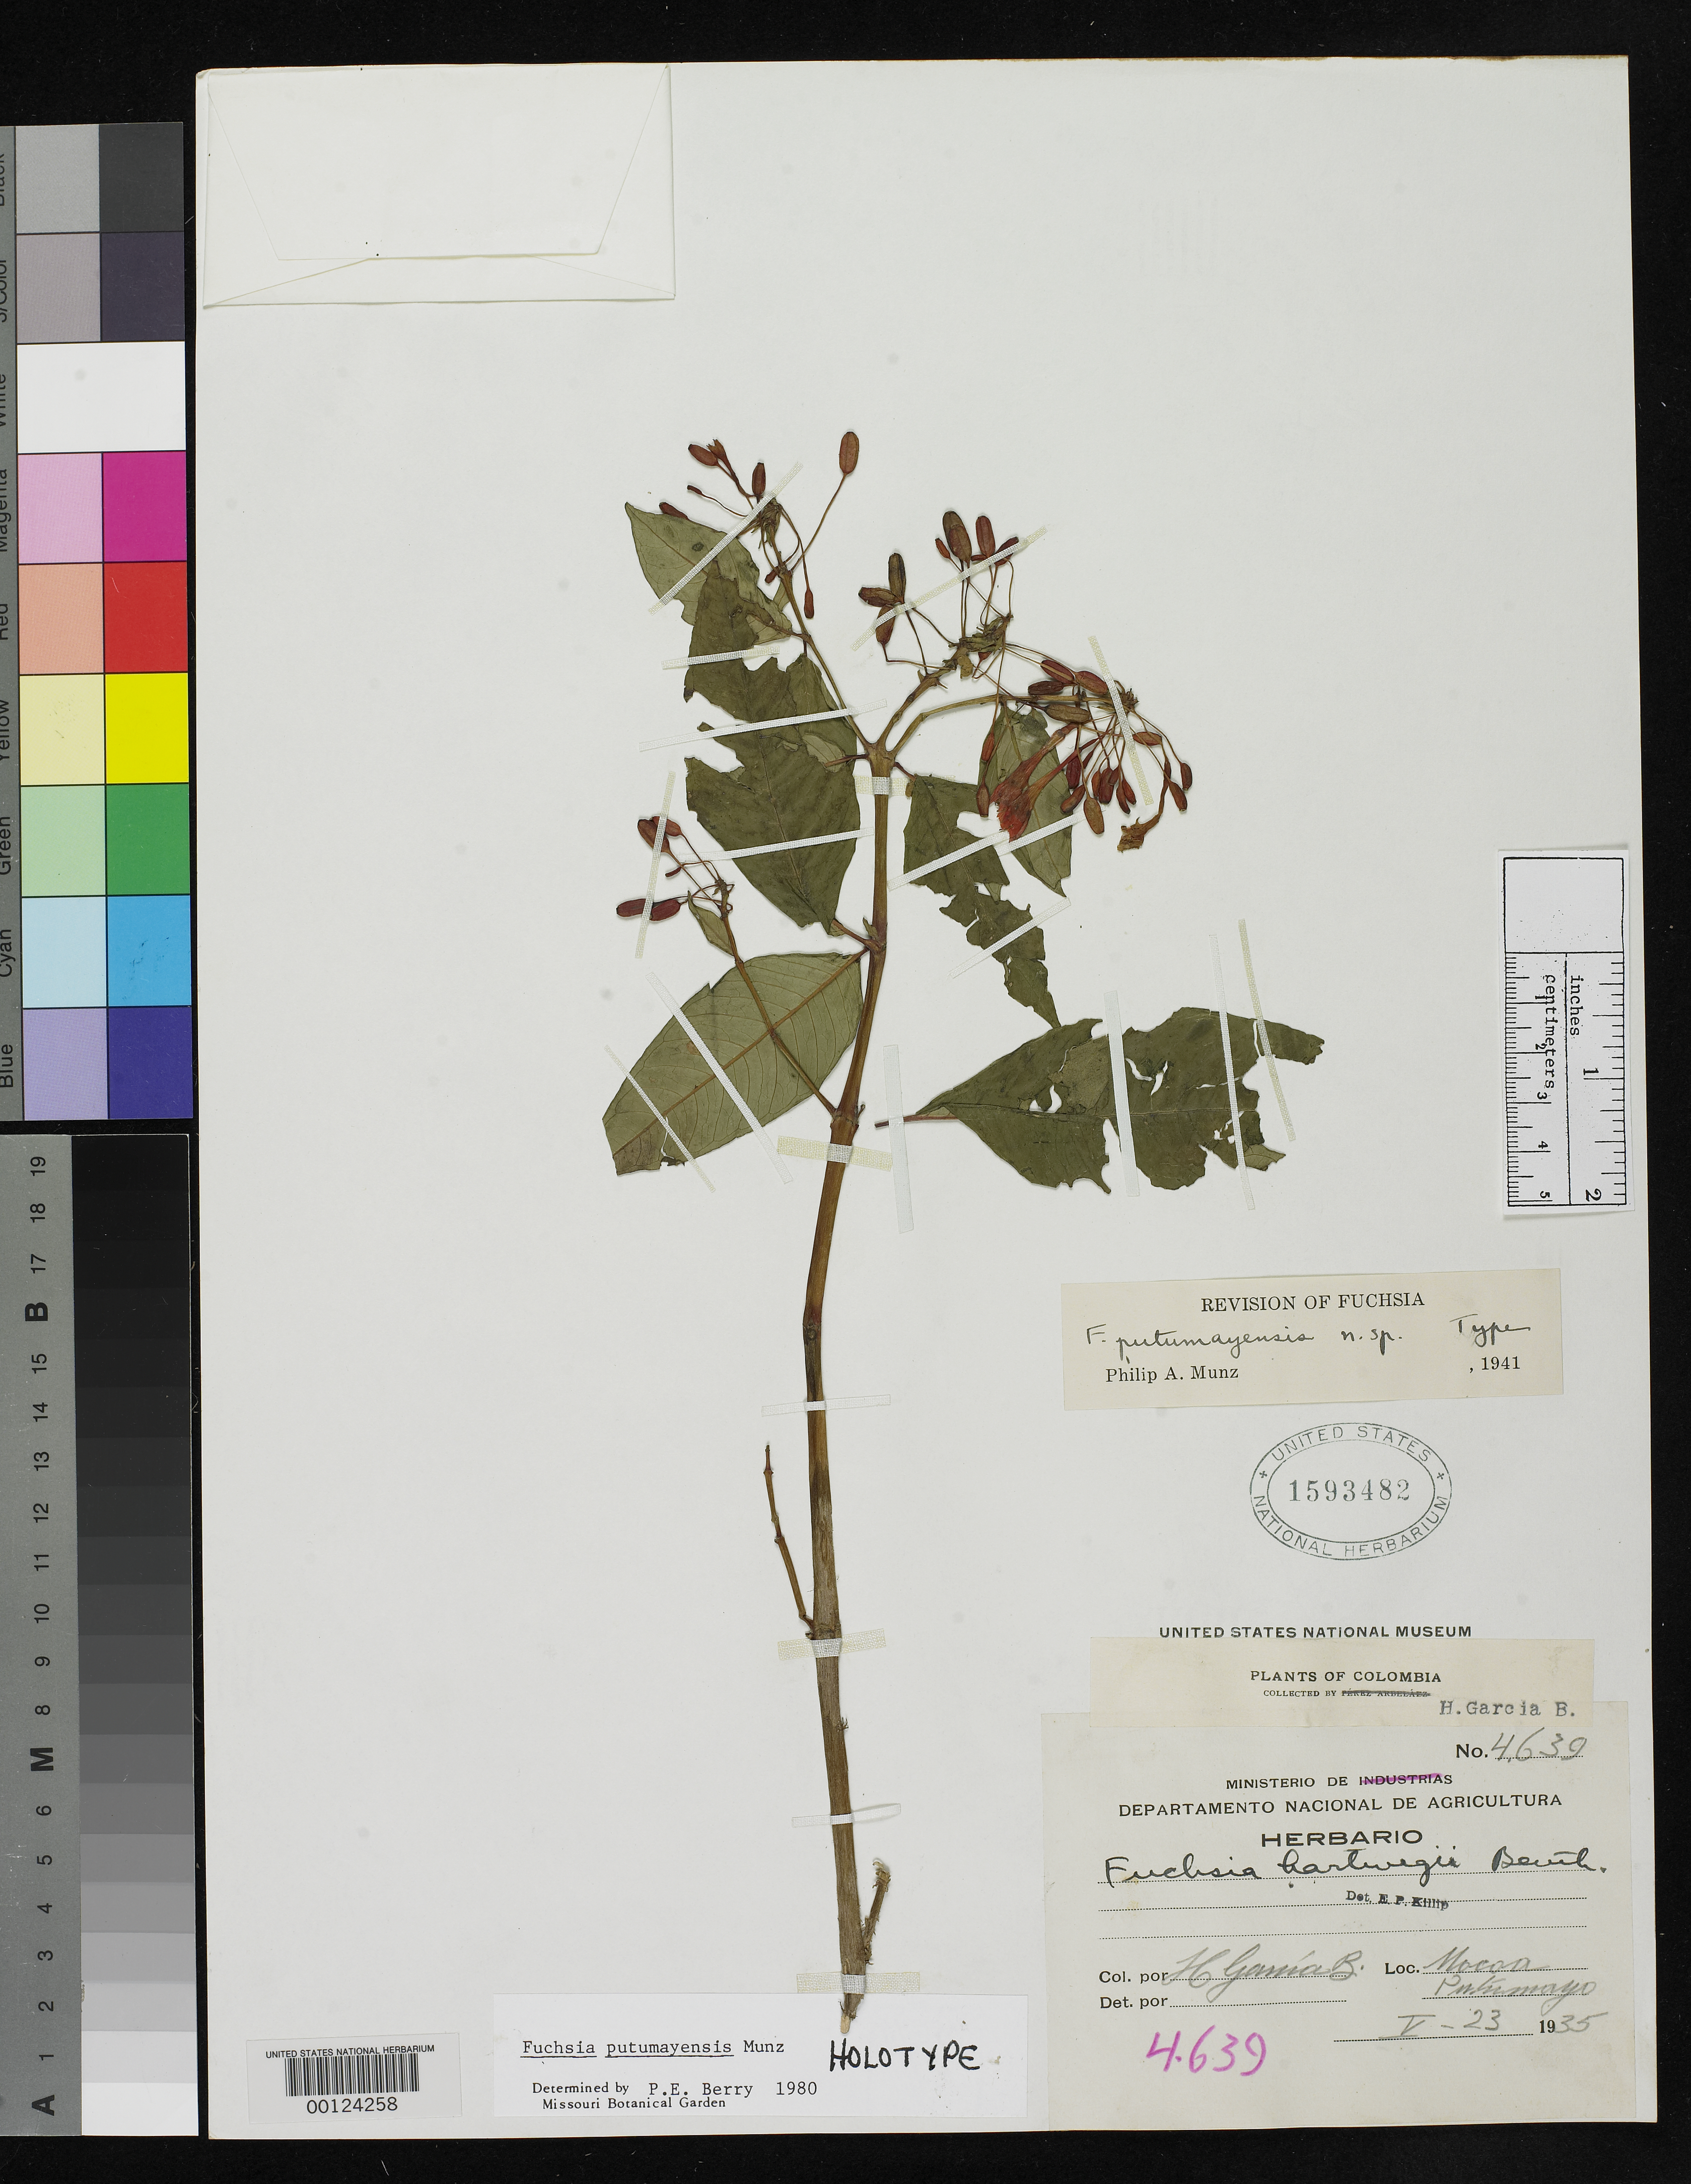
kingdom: Plantae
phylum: Tracheophyta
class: Magnoliopsida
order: Myrtales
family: Onagraceae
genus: Fuchsia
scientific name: Fuchsia putumayensis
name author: Munz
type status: Holotype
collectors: H. García Barriga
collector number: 4639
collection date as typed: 23 May 1935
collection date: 1935-05-23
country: Colombia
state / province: Putumayo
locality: Cocoa.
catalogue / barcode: US 1593482